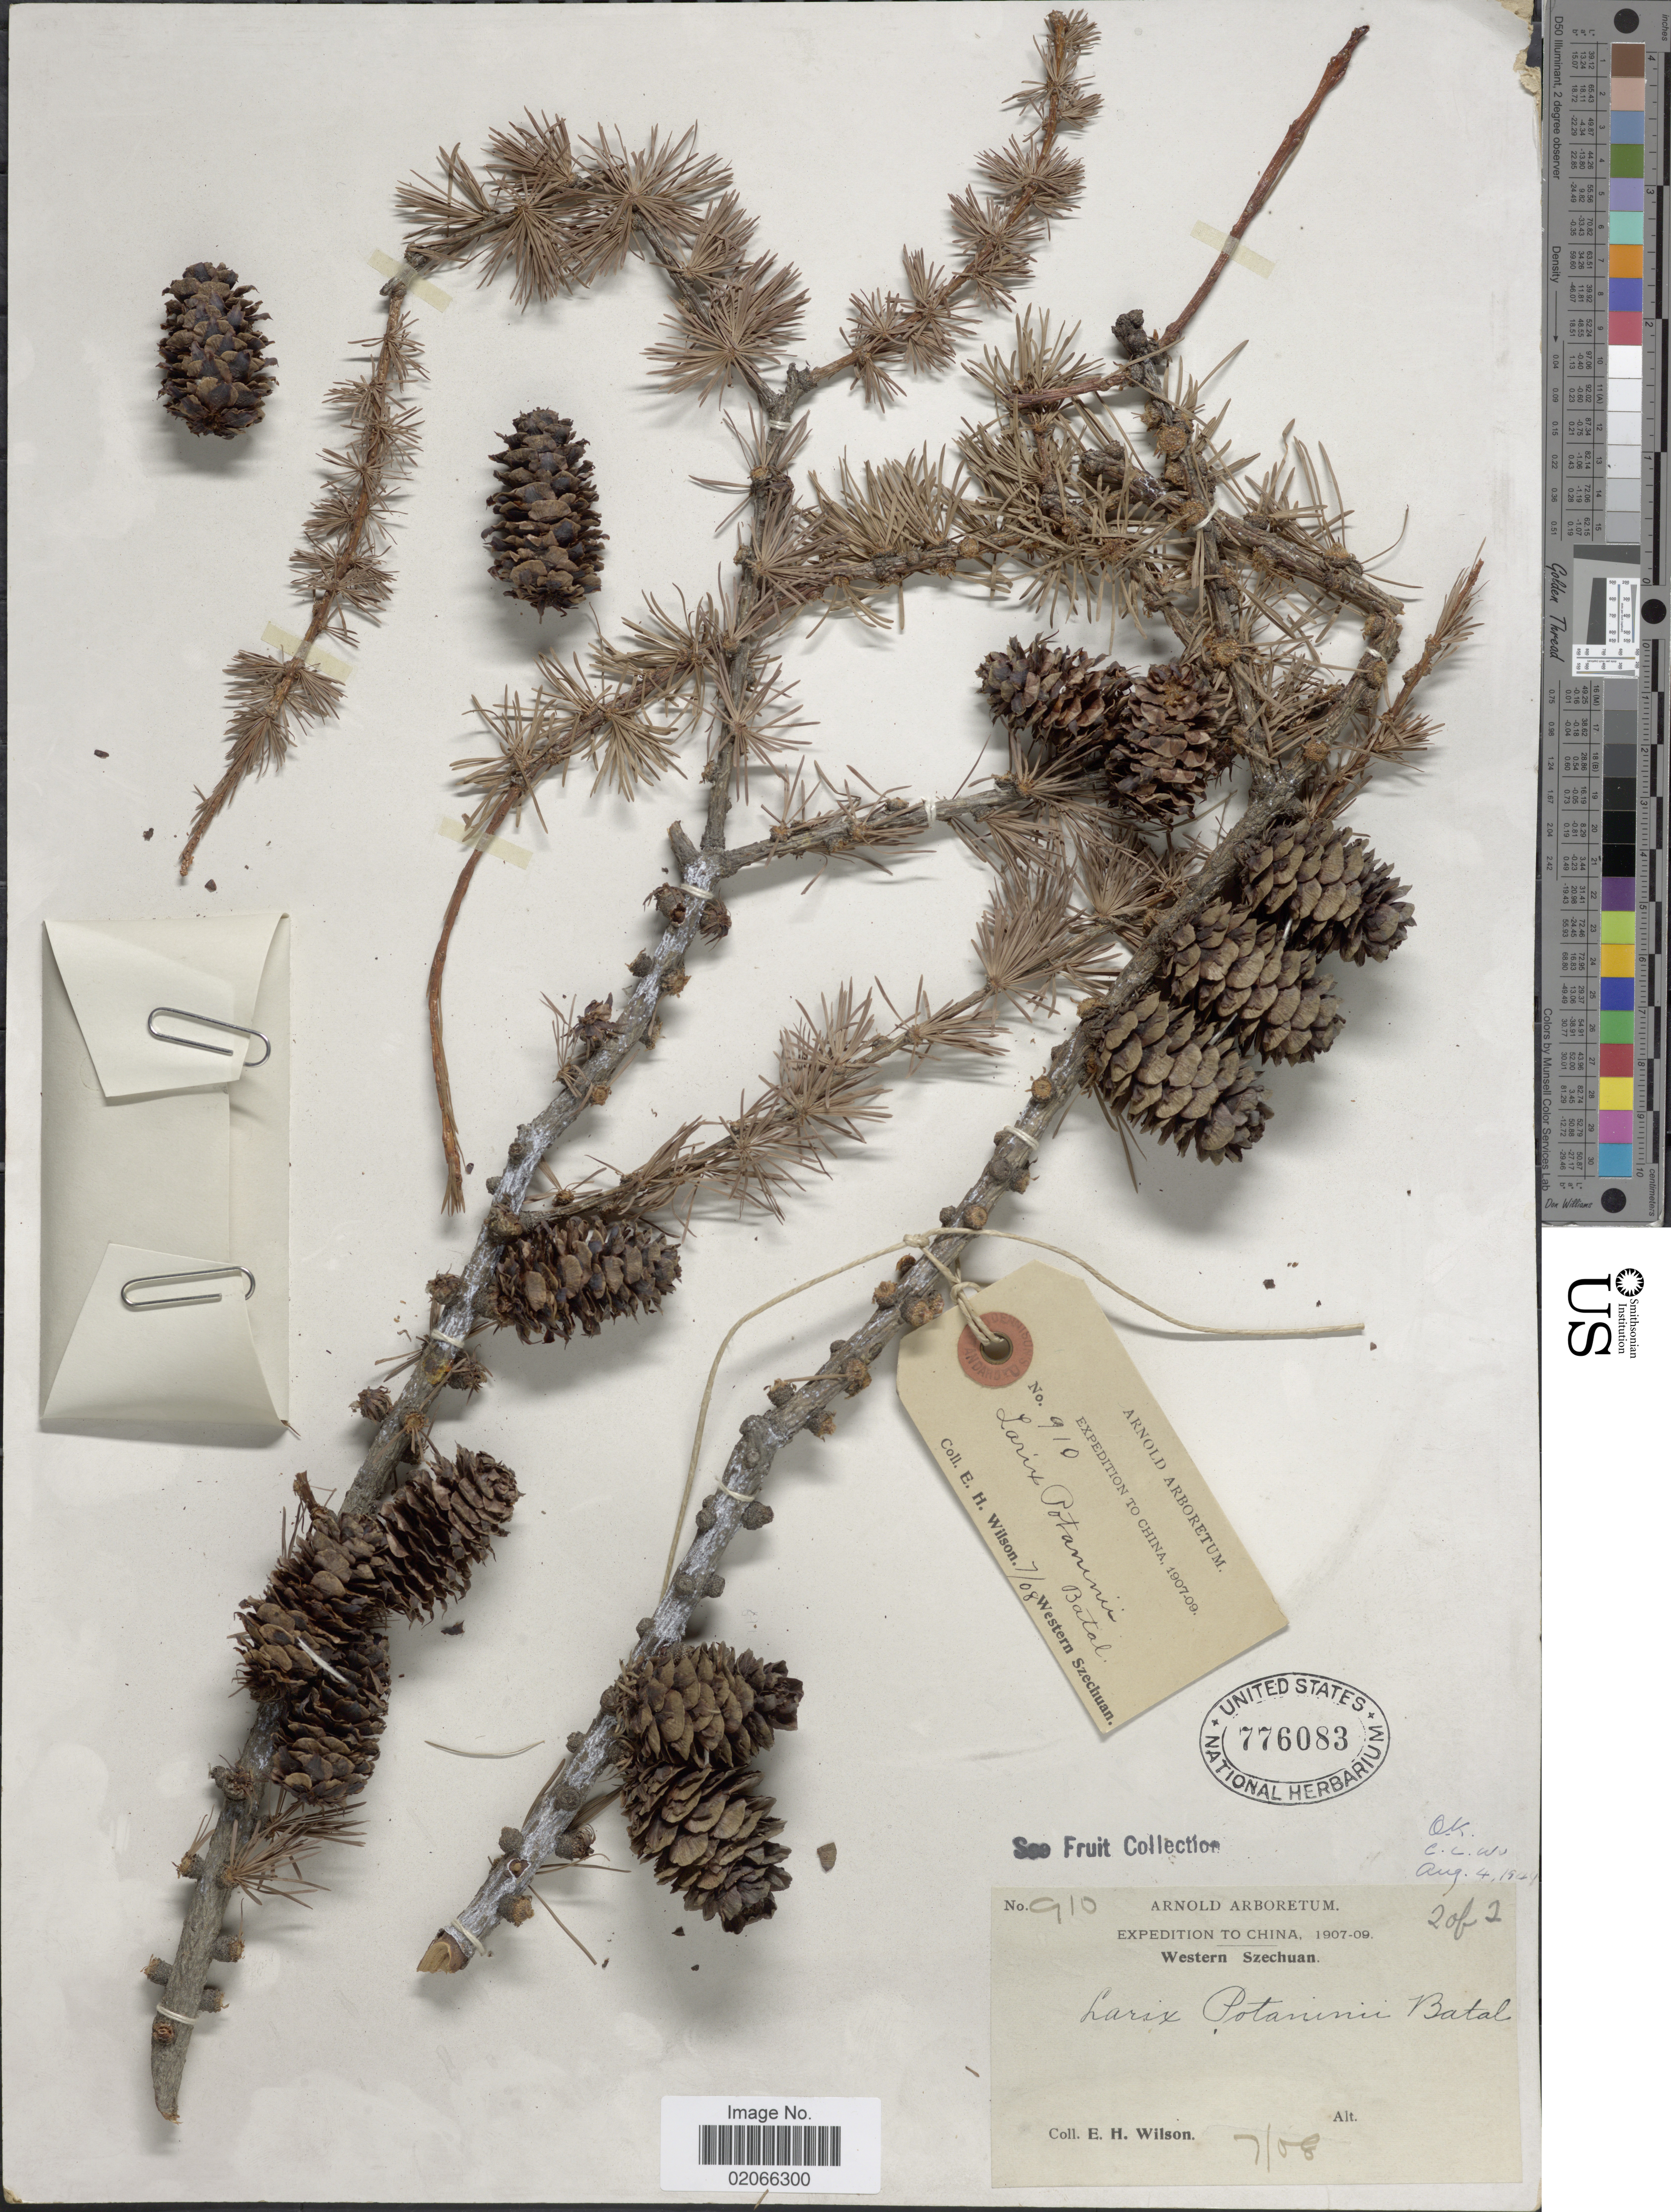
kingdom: Plantae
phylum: Tracheophyta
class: Pinopsida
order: Pinales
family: Pinaceae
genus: Larix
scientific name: Larix potaninii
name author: Batalin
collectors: E. Wilson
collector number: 910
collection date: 1908-07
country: China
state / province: Sichuan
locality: Western Szechuan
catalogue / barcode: US 776083